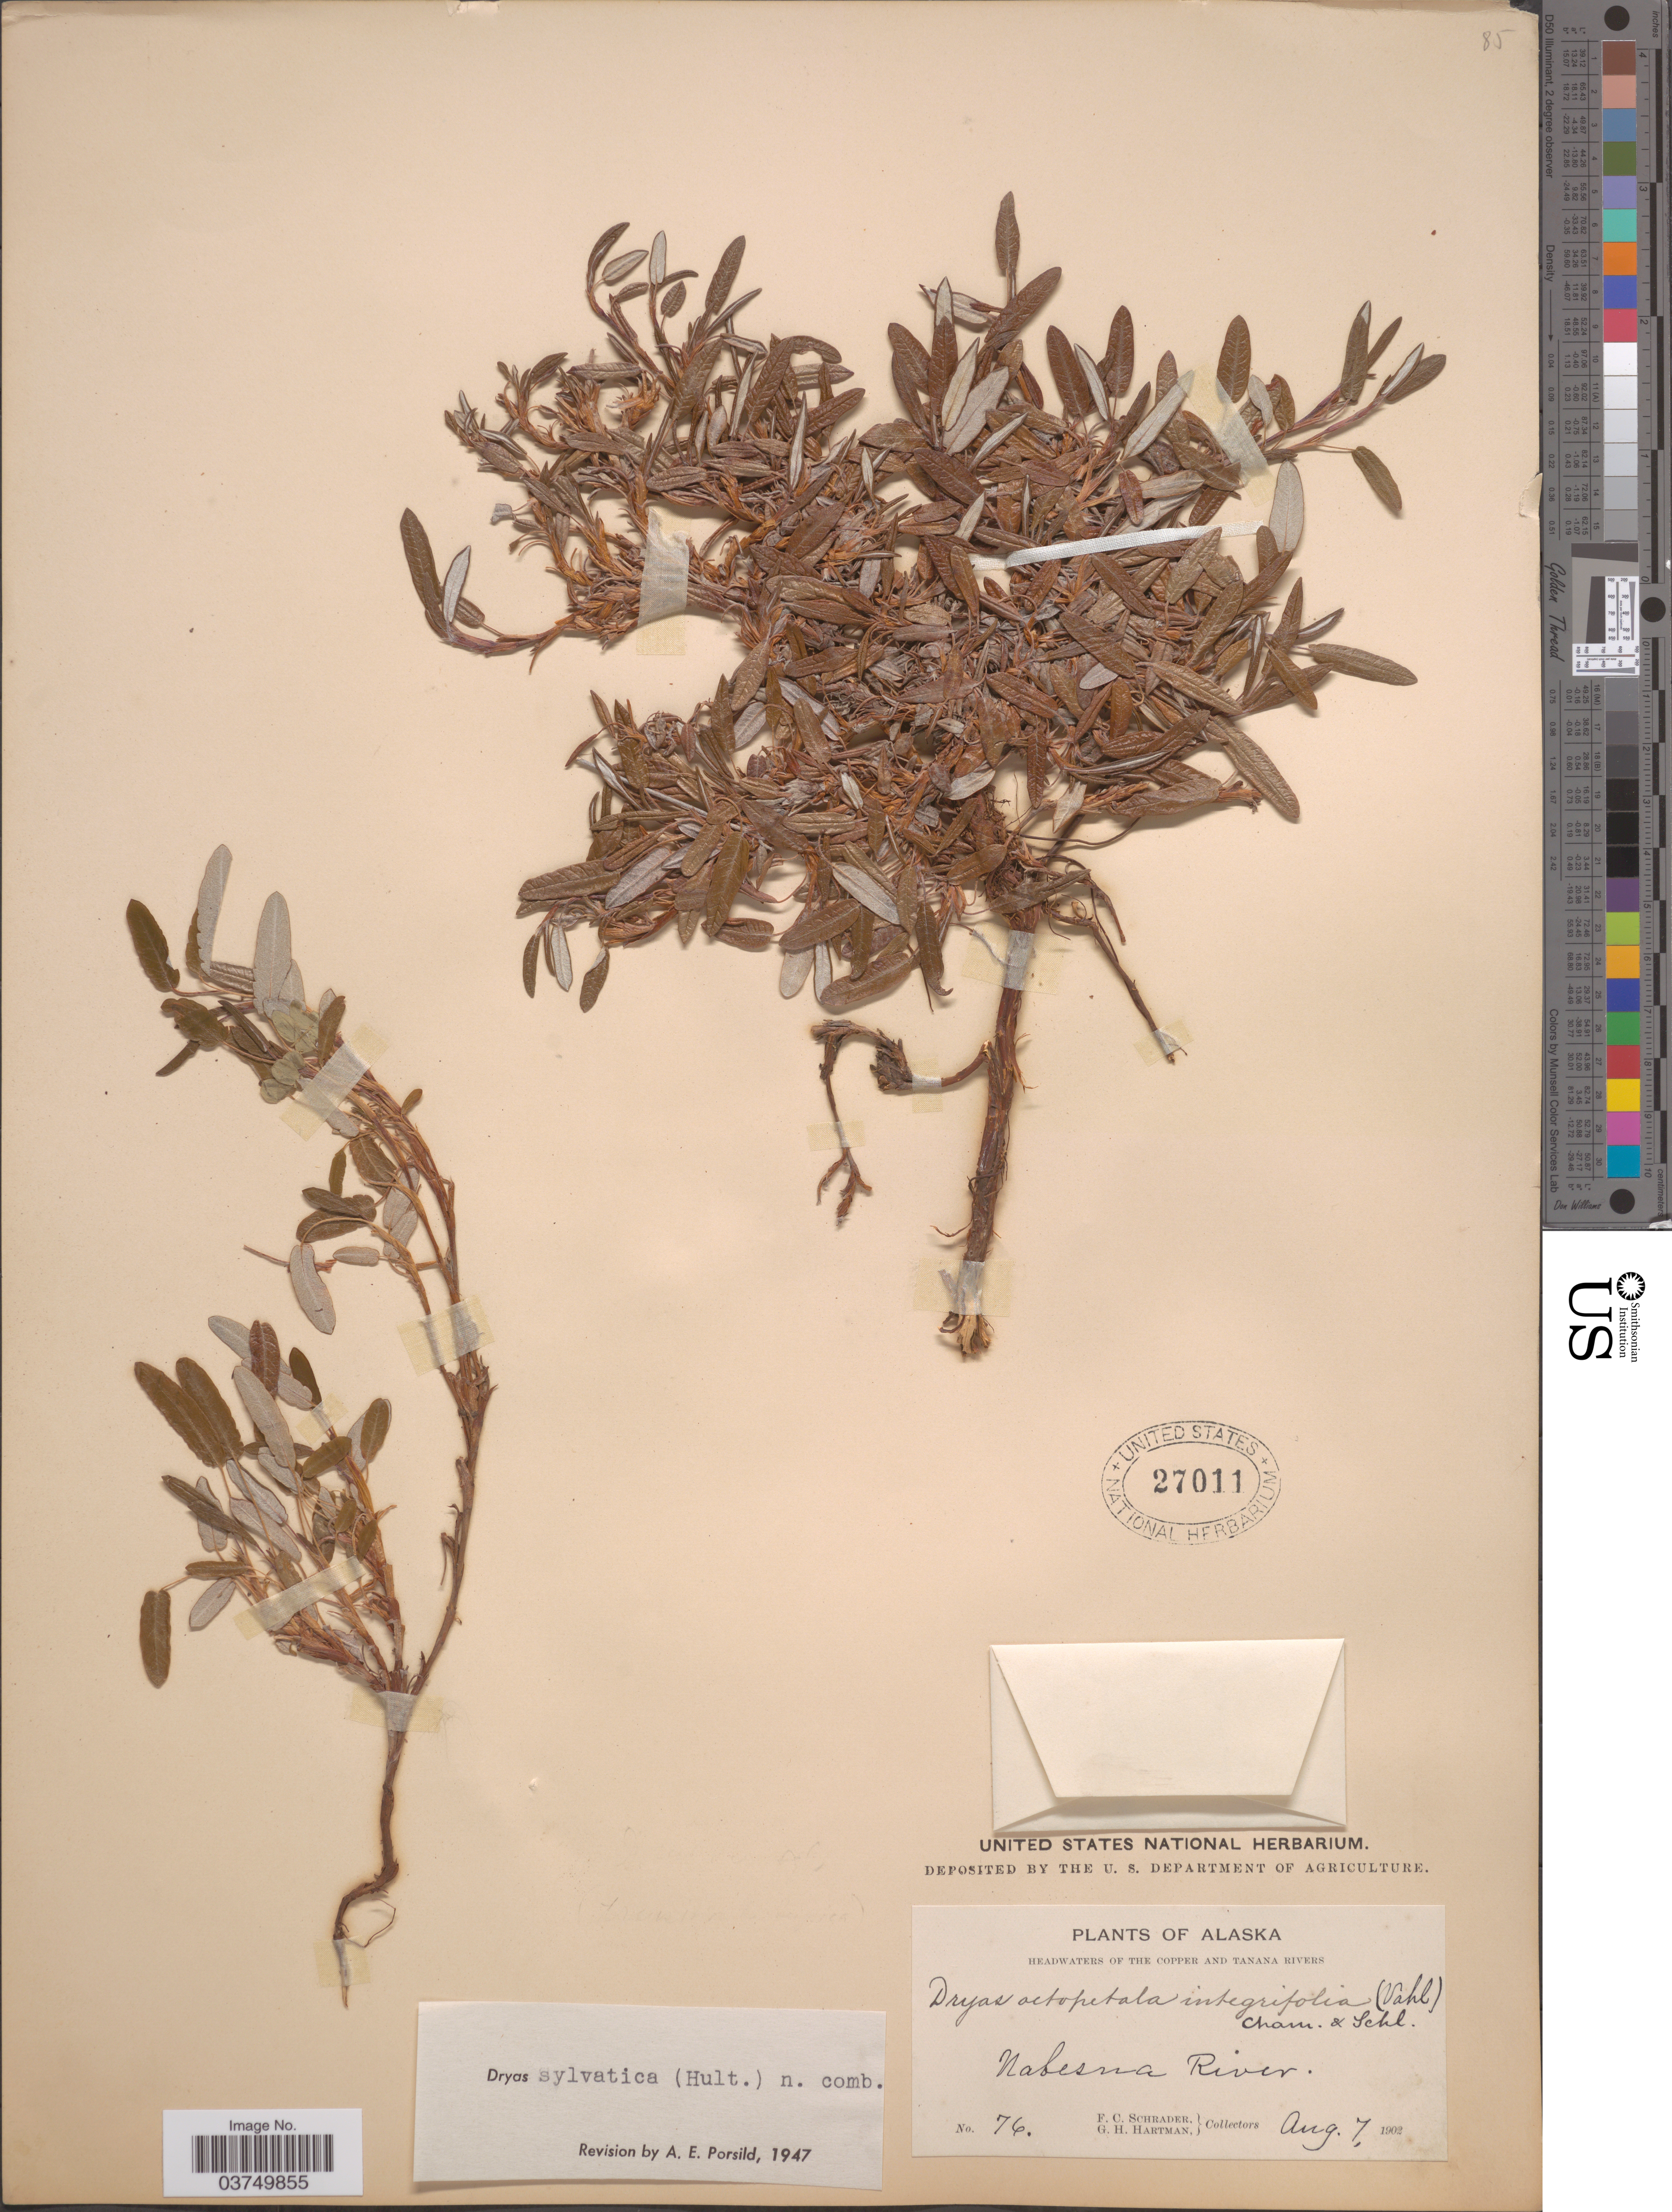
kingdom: Plantae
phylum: Tracheophyta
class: Magnoliopsida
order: Rosales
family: Rosaceae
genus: Dryas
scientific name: Dryas sylvatica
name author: (Hultén) A.E. Porsild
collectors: F. C. Schrader & G. H. Hartman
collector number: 76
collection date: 1902-08-07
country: United States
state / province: Alaska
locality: Headwaters of the Copper and Tanana Rivers. Nabesna River.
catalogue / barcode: US 27011